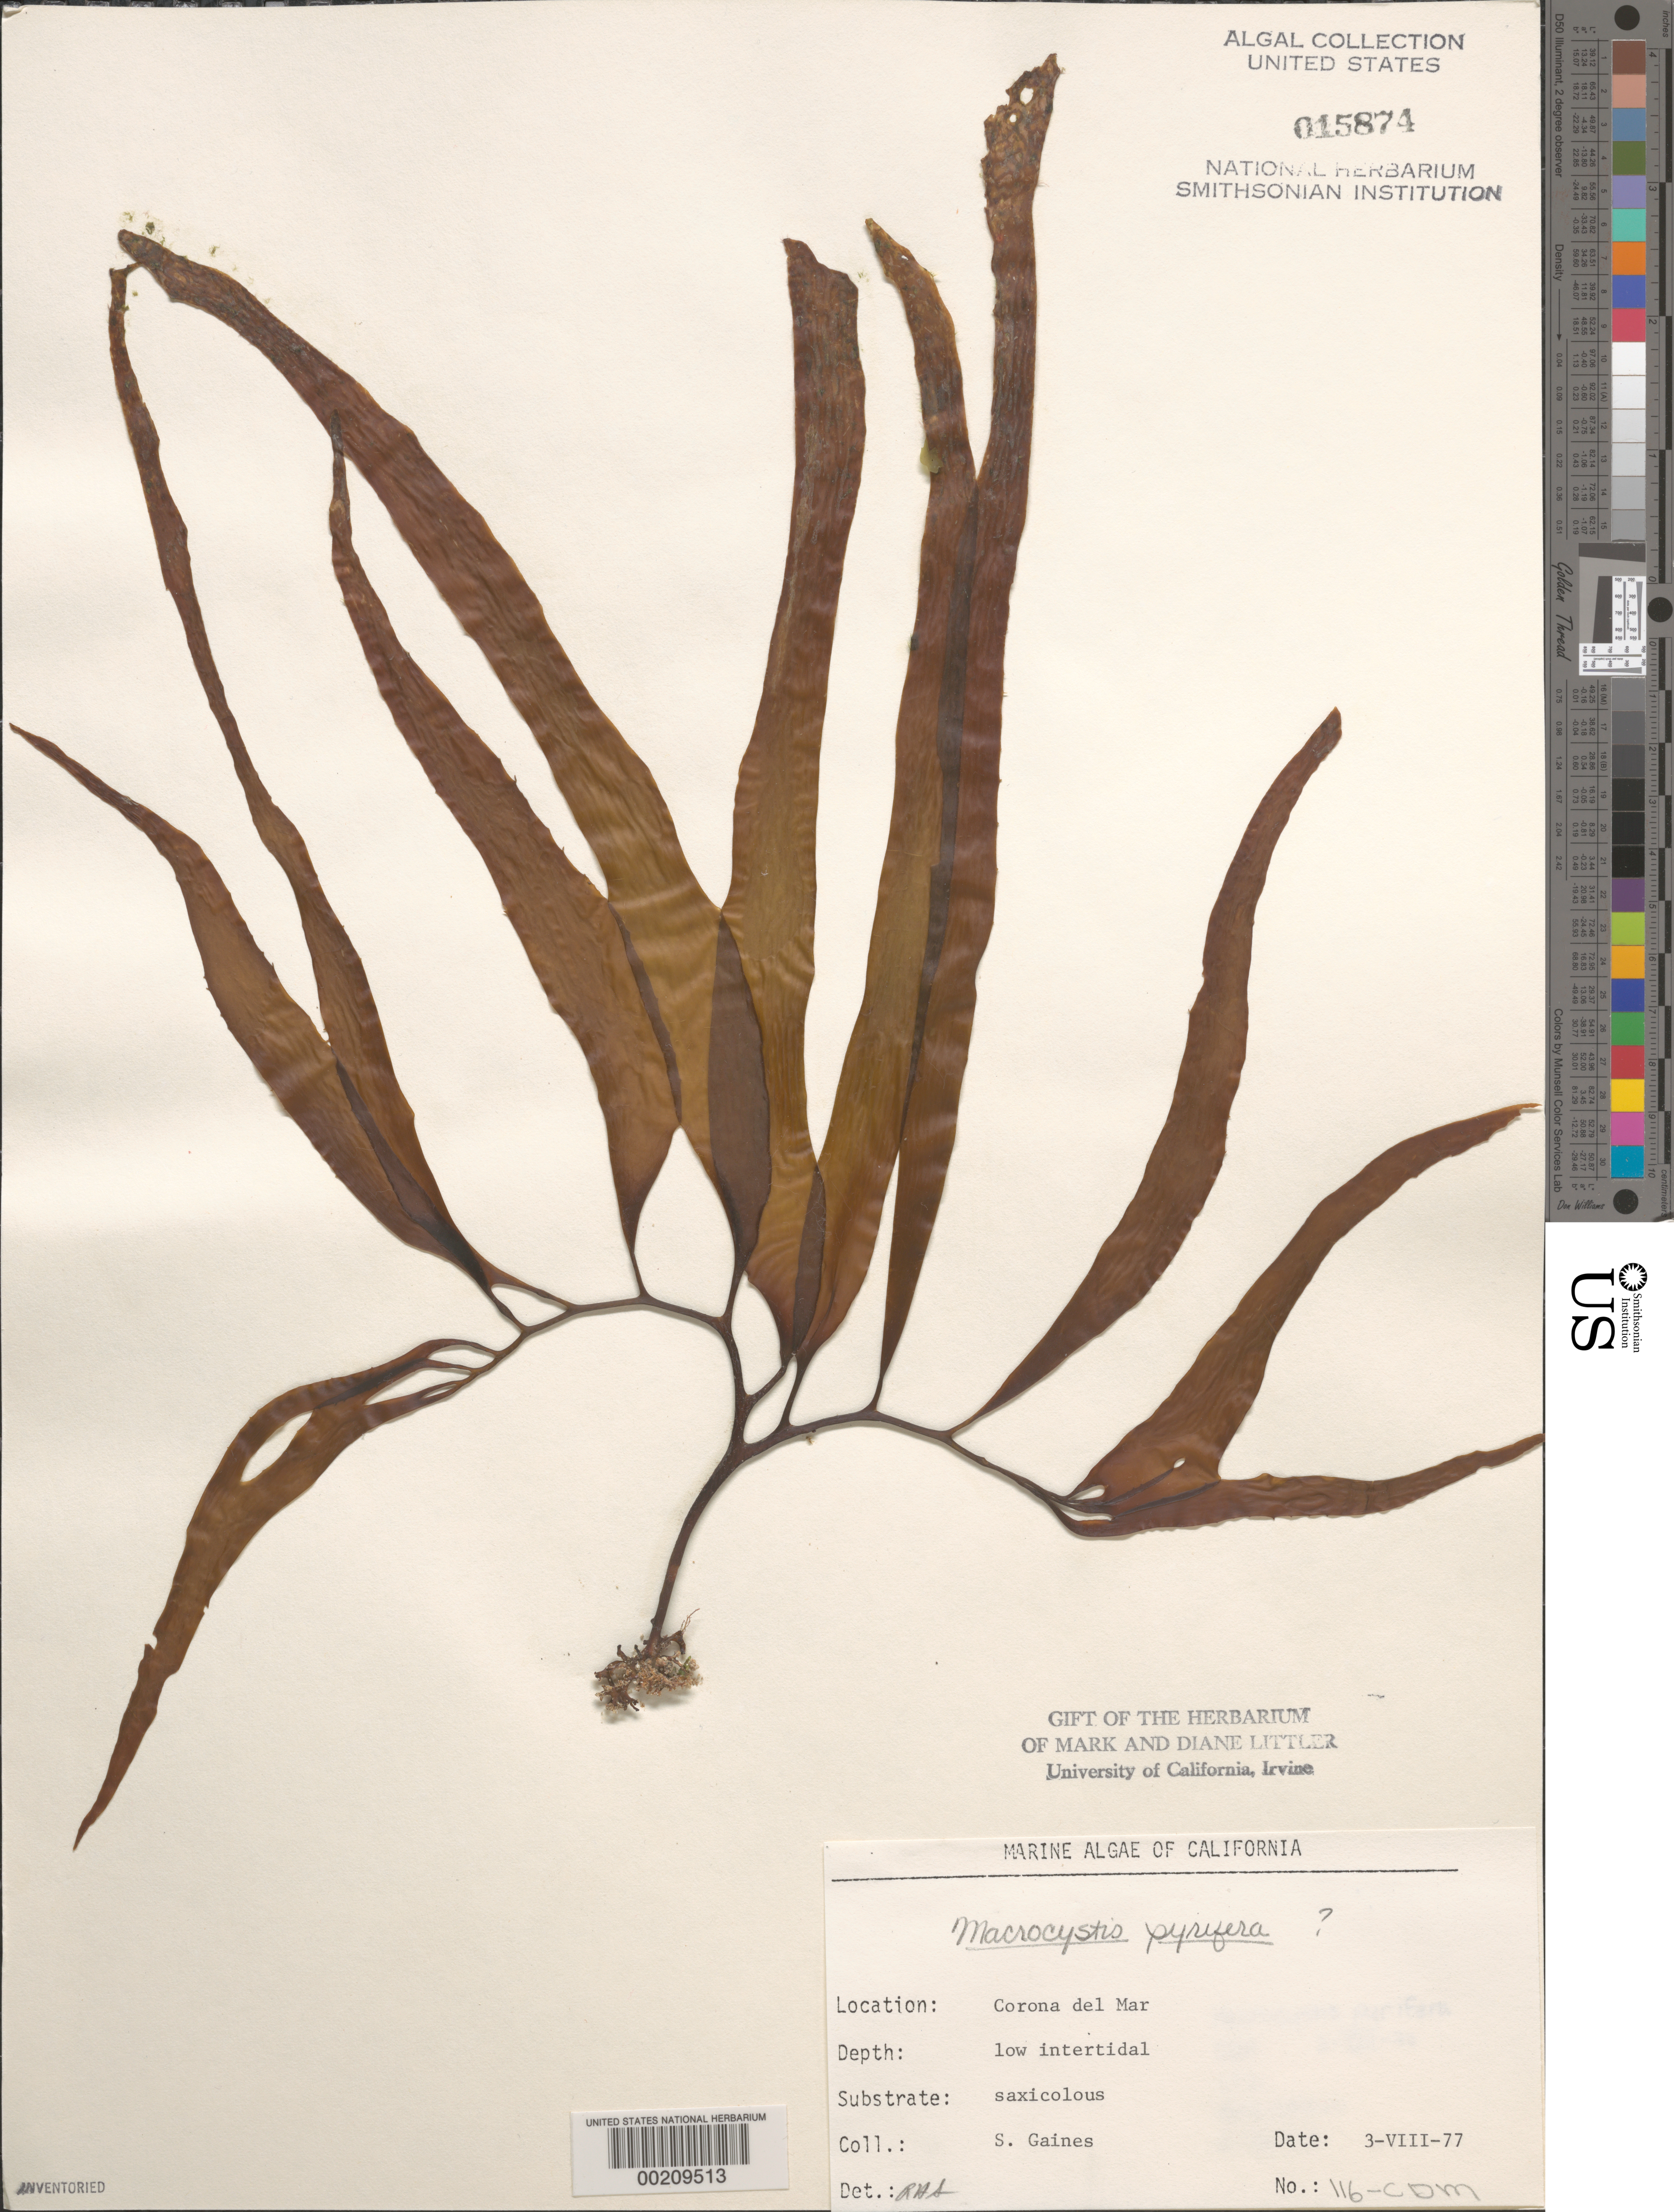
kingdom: Chromista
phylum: Ochrophyta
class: Phaeophyceae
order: Laminariales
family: Laminariaceae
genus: Macrocystis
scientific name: Macrocystis pyrifera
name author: (L.) C. Agardh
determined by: Sims, Robert H.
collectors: S. Gaines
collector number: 116-cdm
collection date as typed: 03 Aug 1977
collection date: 1977-08-03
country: United States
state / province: California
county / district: Orange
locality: Corona del Mar, mouth of Morning Canyon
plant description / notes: BLM-SOCALBIGHT Rocky Intertidal Survey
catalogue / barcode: US 15874